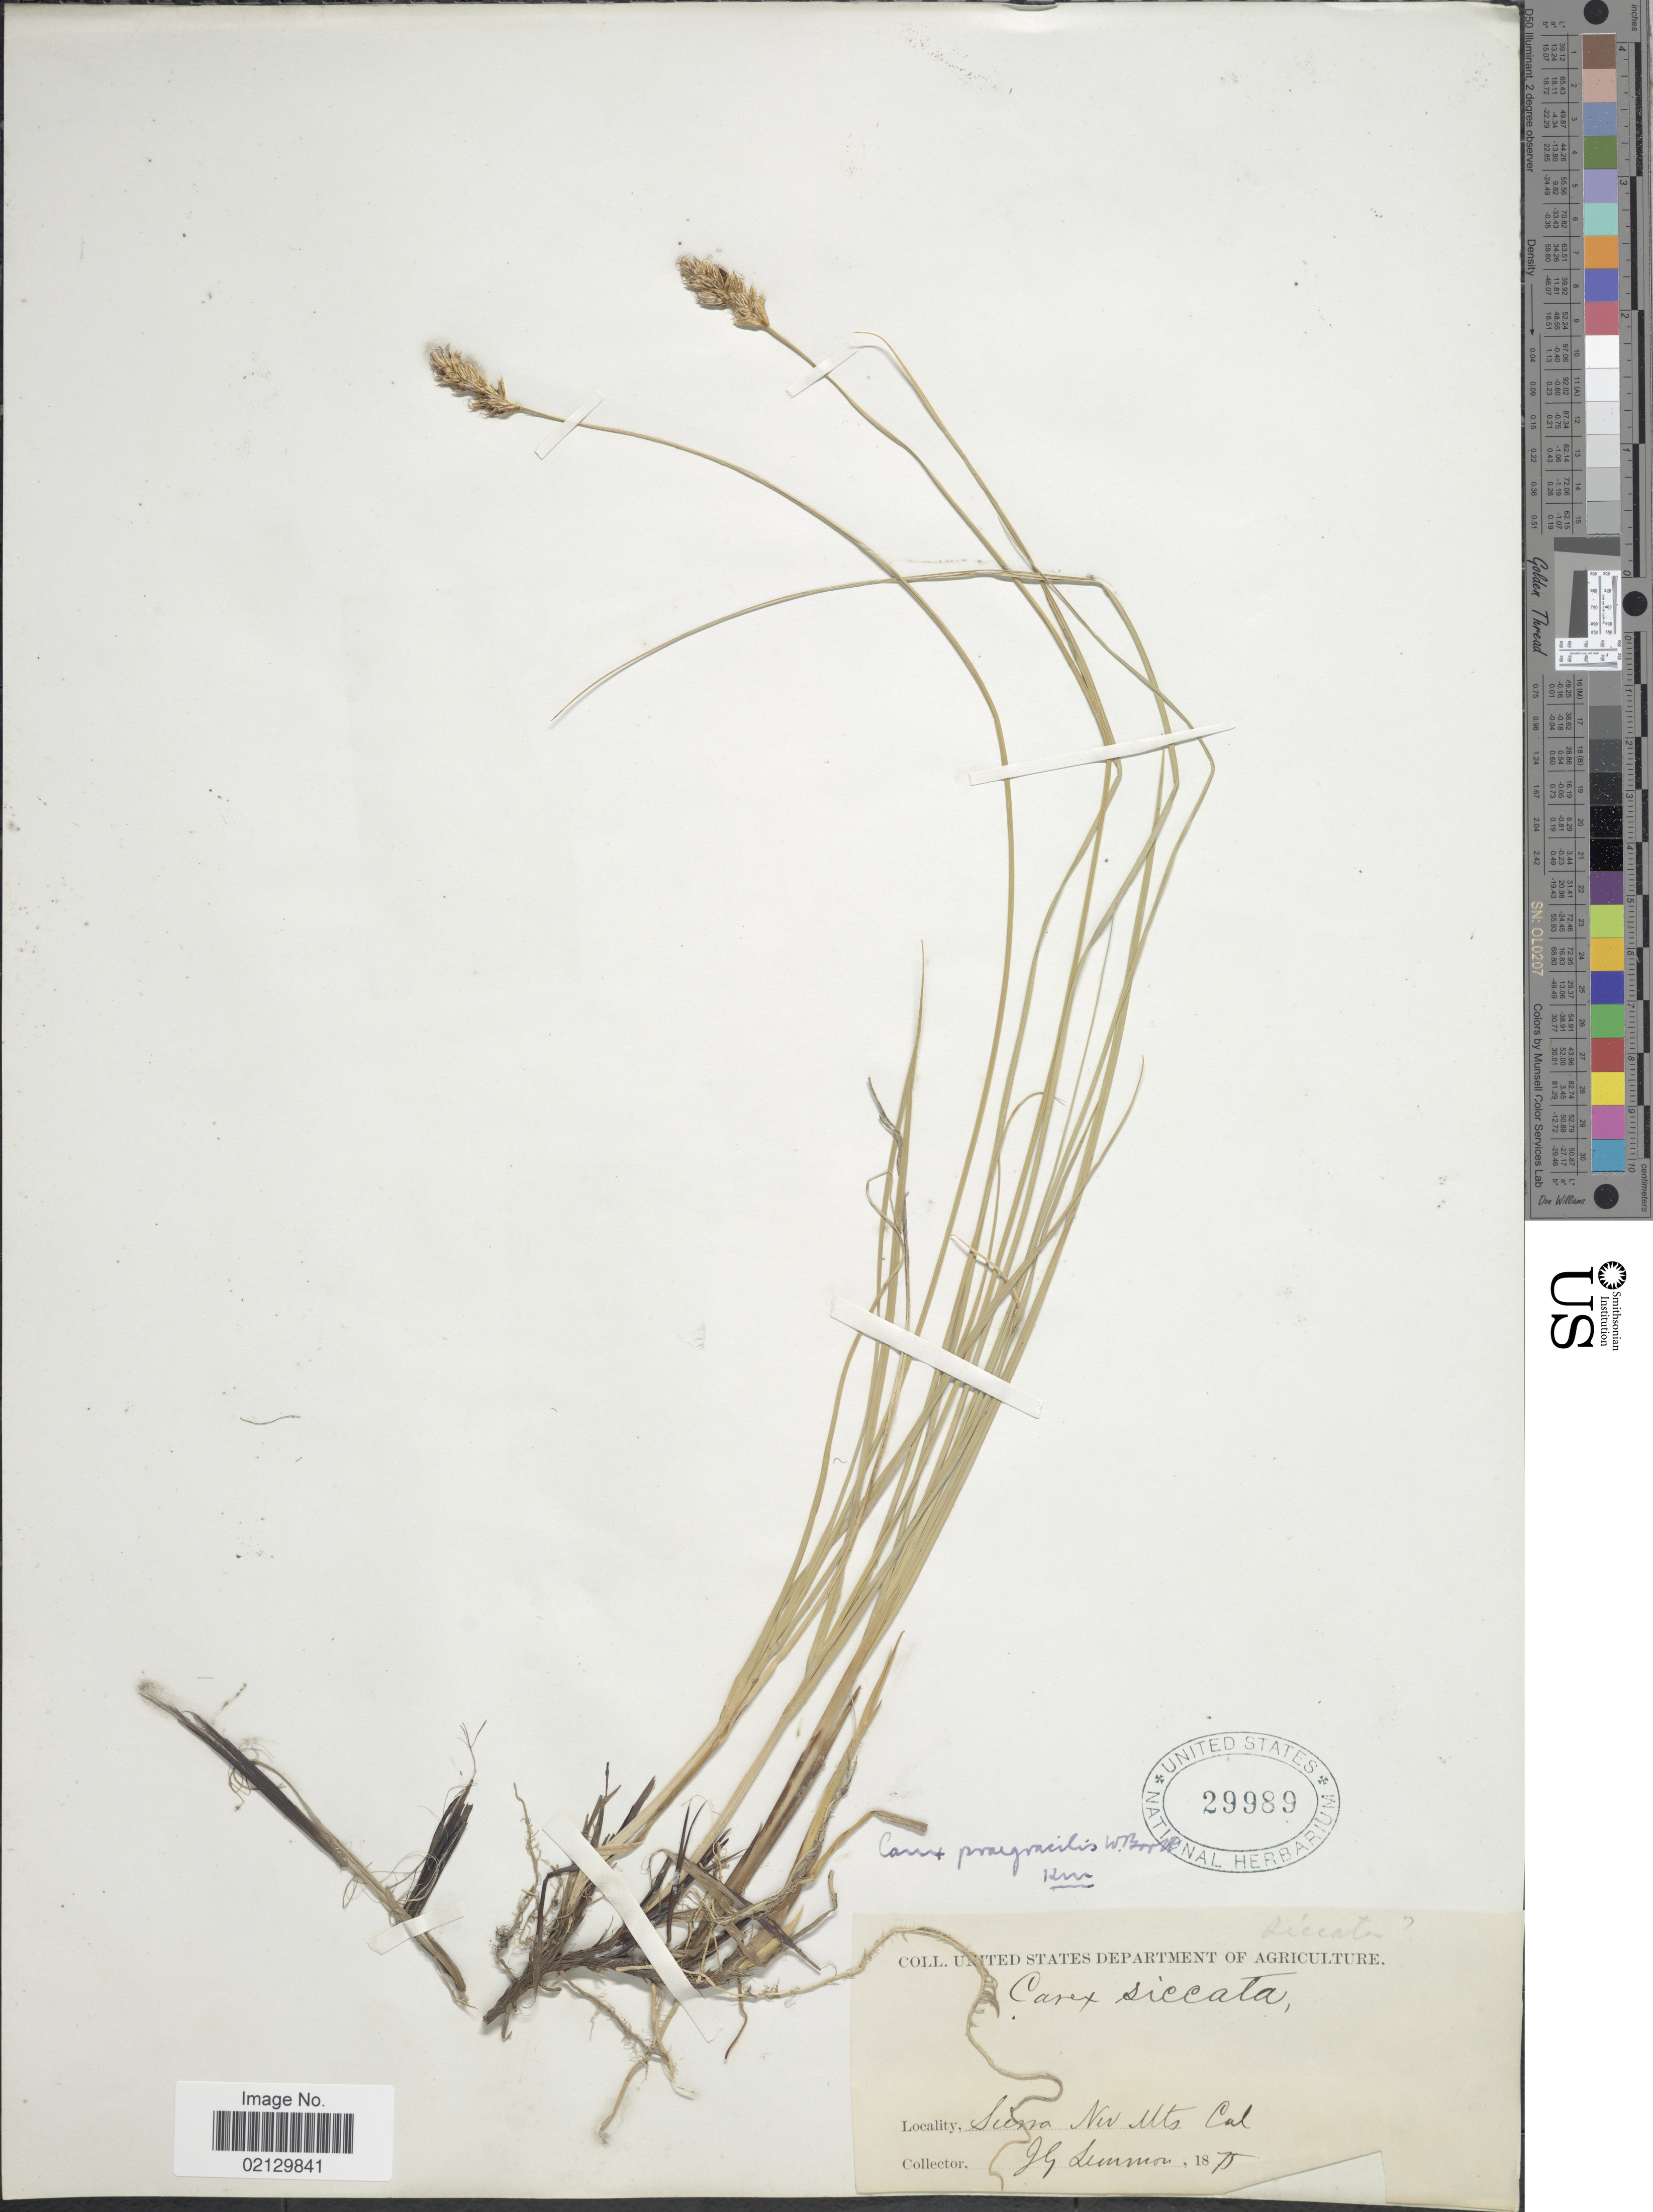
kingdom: Plantae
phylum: Tracheophyta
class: Liliopsida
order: Poales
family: Cyperaceae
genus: Carex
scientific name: Carex praegracilis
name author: W. Boott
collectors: J. Lemmon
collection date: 1875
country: United States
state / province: California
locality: Sierra New Mts Cal.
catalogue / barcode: US 29989